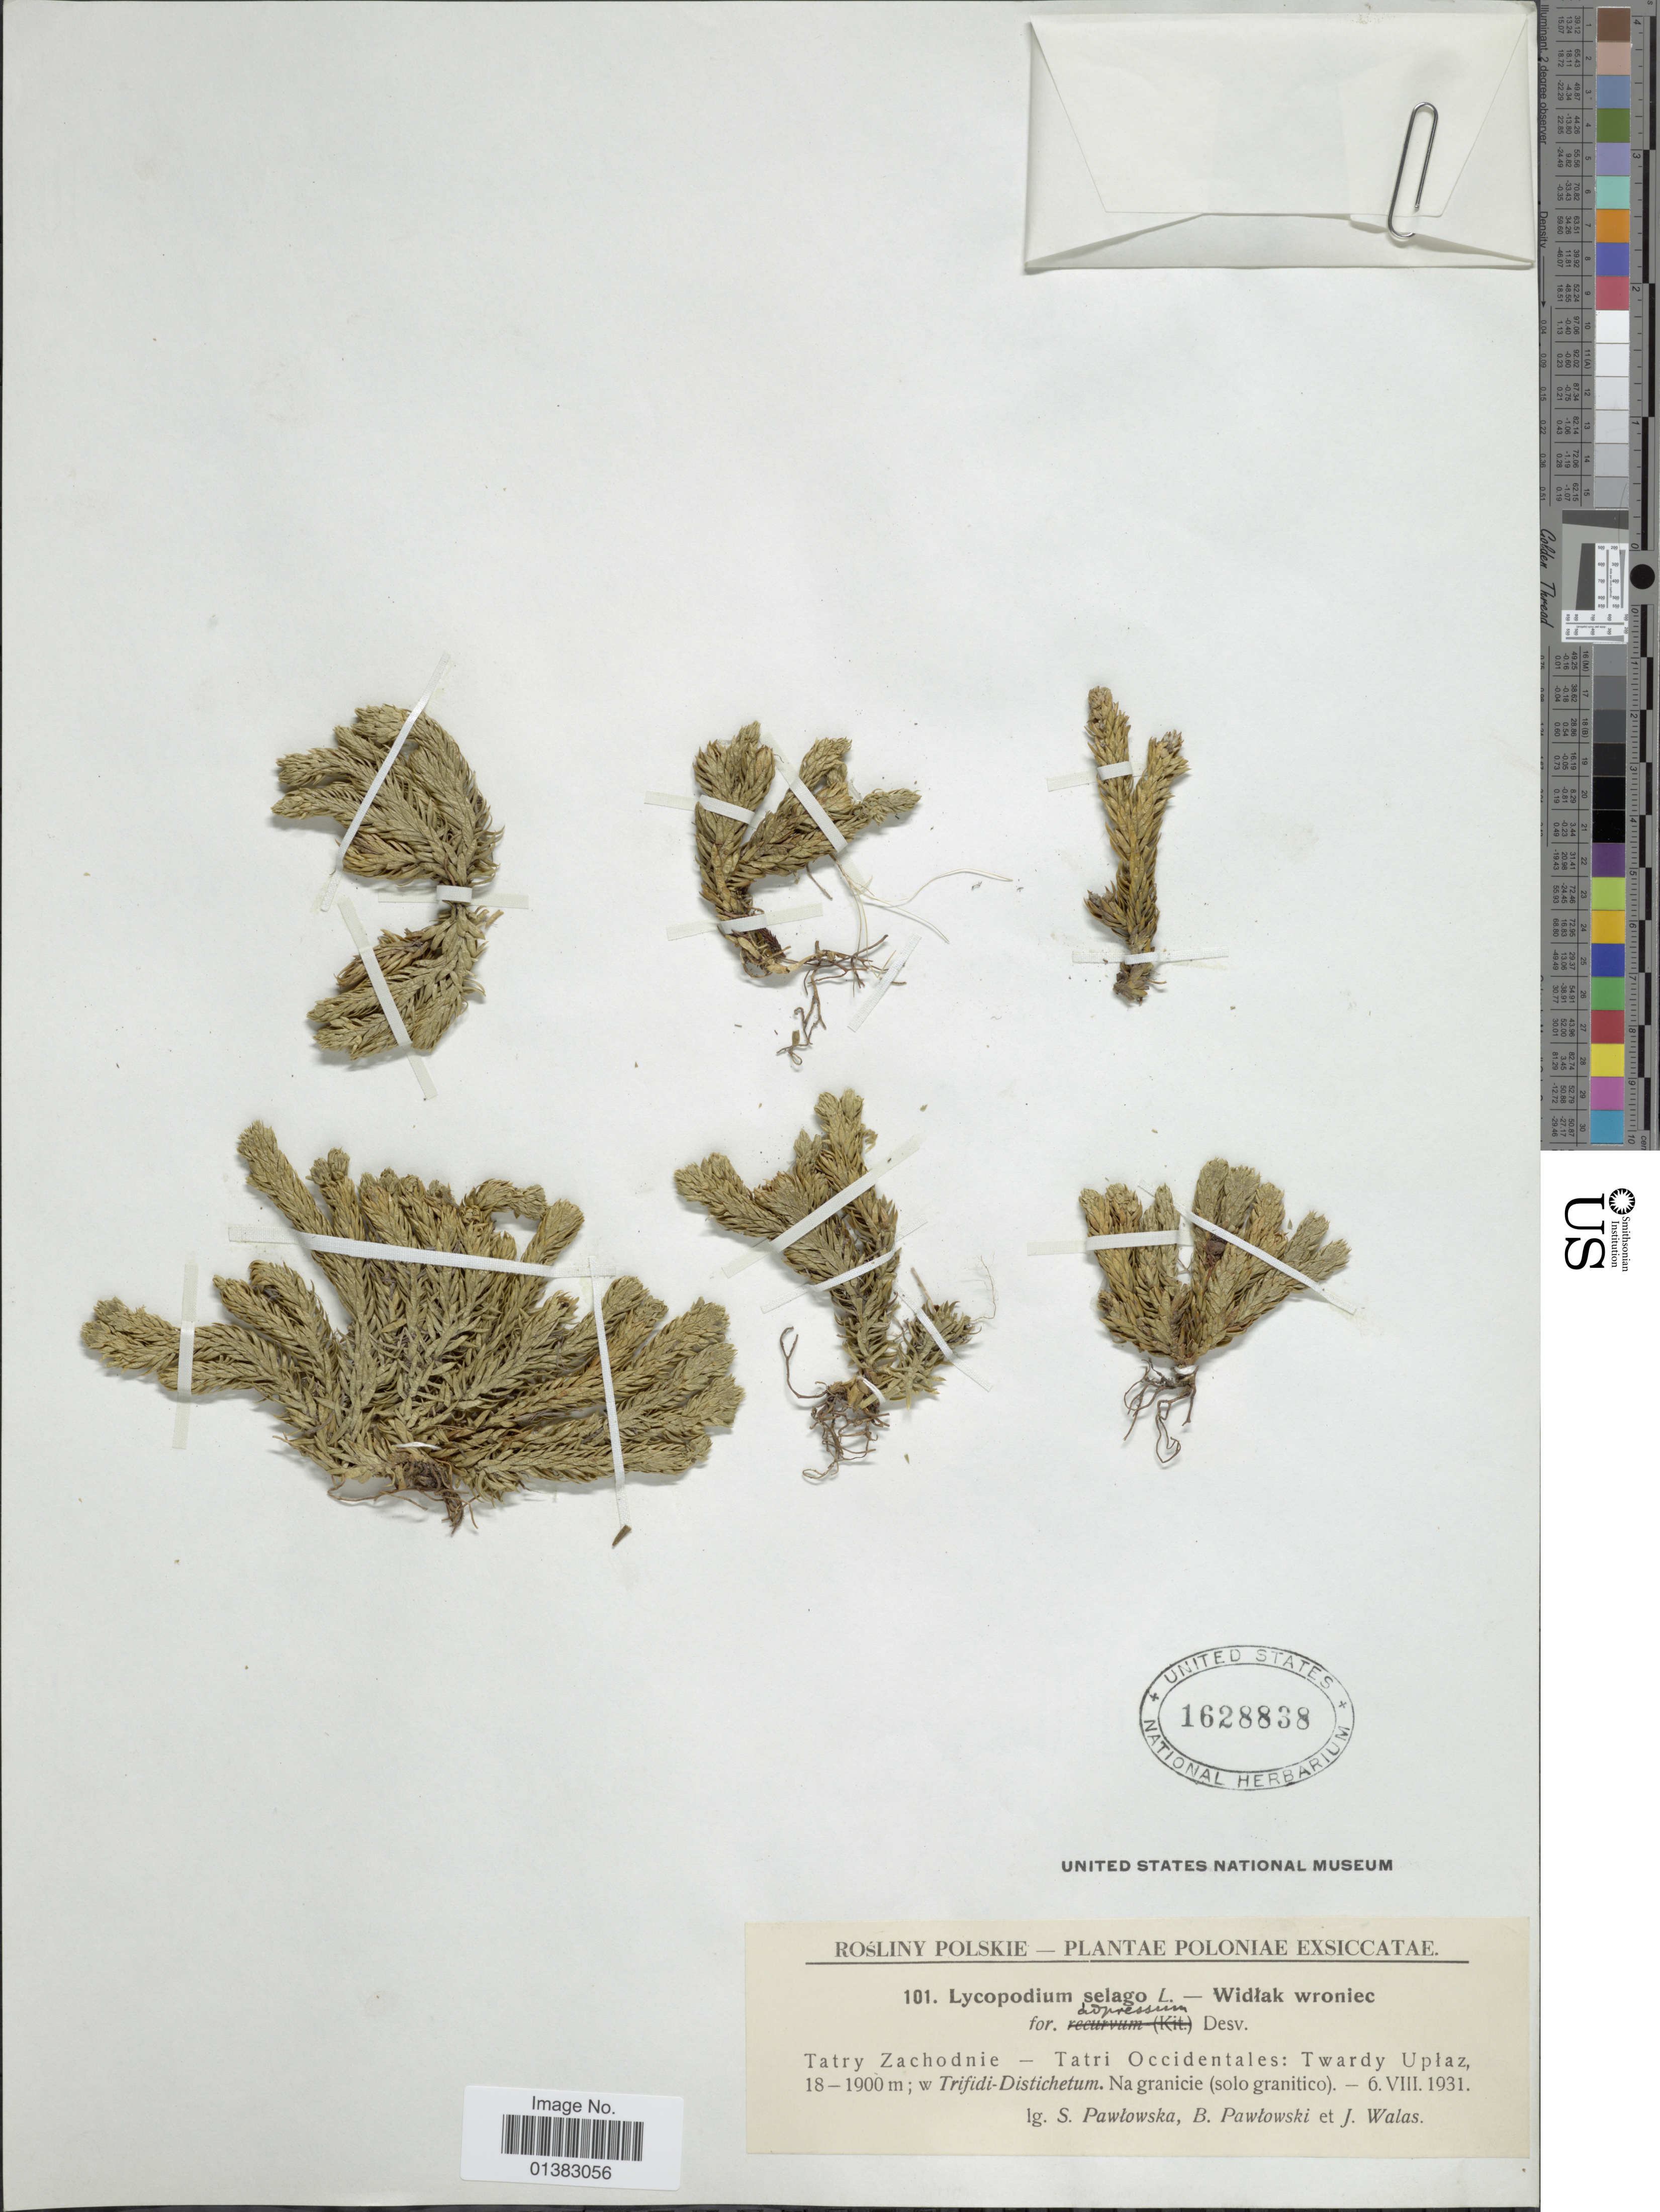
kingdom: Plantae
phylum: Tracheophyta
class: Lycopodiopsida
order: Lycopodiales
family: Lycopodiaceae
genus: Huperzia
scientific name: Huperzia selago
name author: (L.) Bernh. ex Schrank & Mart.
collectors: S. Pawlowska, B. Pawlowski & J. Walas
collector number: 101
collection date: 1931-08-06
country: Poland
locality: Poloniae, Tatry Zachodnie - Tatri Occidentales: Twardy Ulaz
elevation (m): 1800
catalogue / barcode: US 1628838